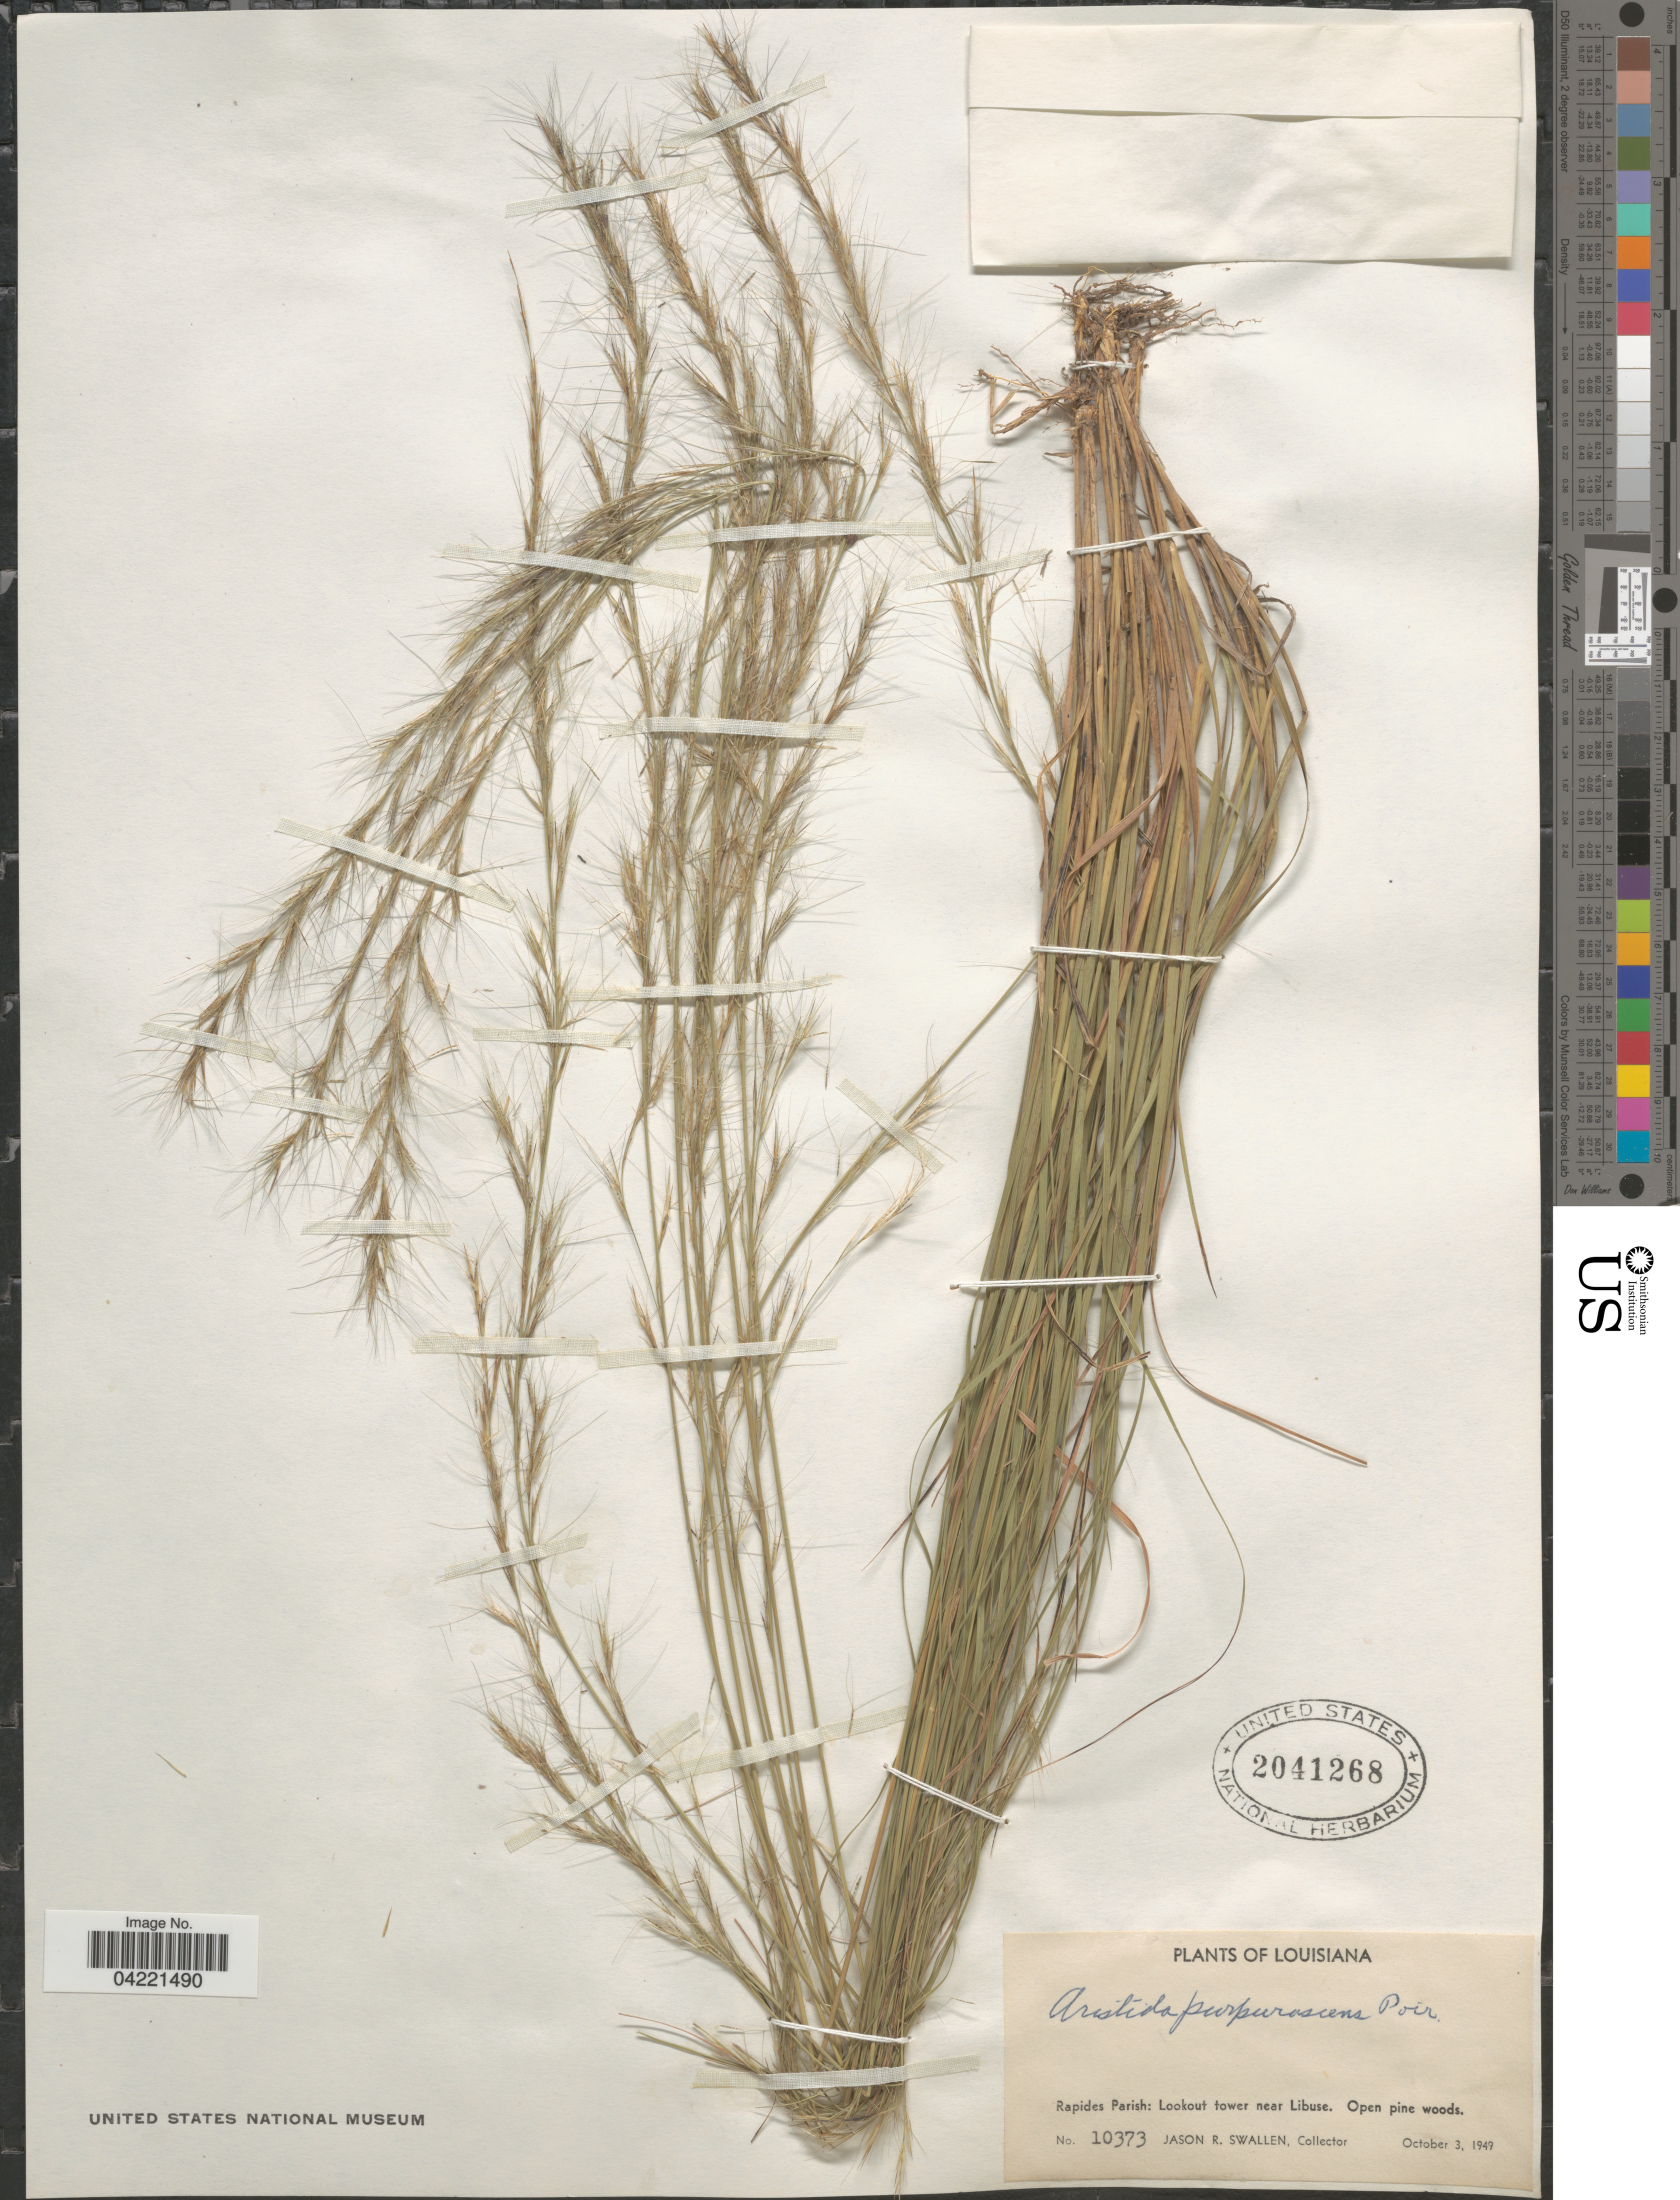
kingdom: Plantae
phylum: Tracheophyta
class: Liliopsida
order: Poales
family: Poaceae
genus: Aristida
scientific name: Aristida purpurascens var. purpurescens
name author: Poir.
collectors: J. R. Swallen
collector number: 10373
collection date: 1949-10-03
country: United States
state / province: Louisiana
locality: Rapides Parish: Lookout tower near Libuse. Open pine woods.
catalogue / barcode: US 2041268